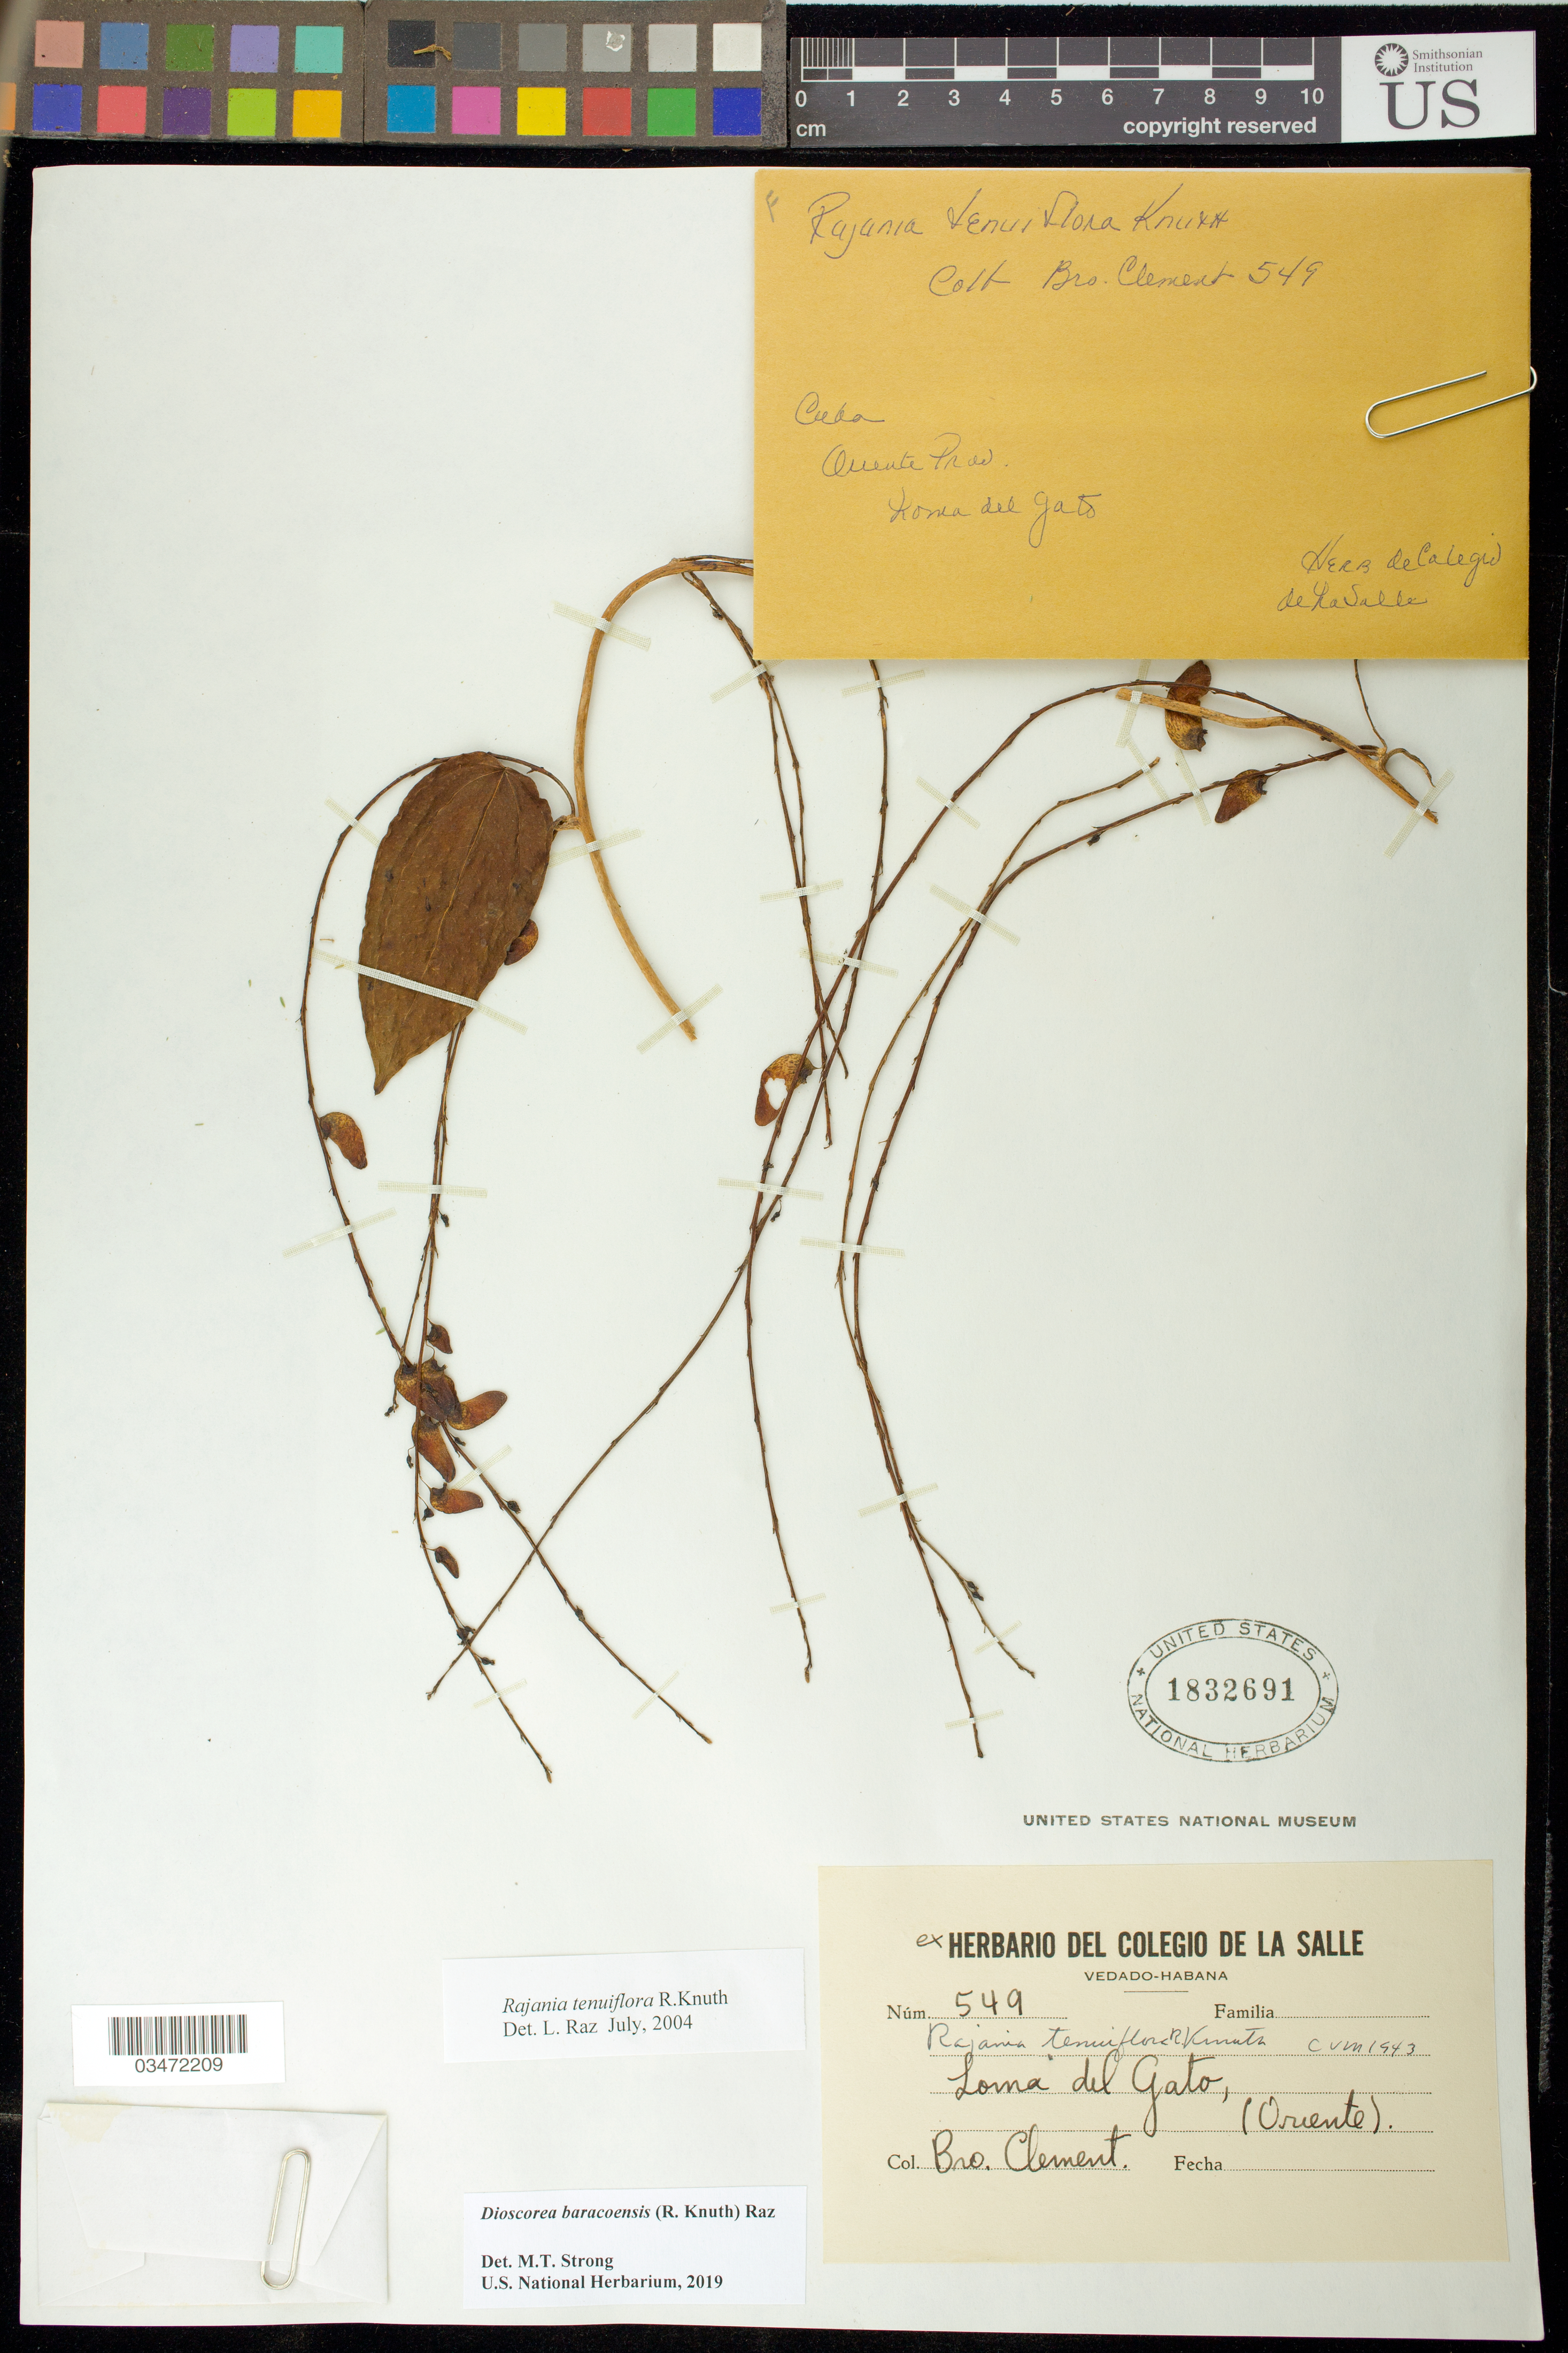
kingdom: Plantae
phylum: Tracheophyta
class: Liliopsida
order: Dioscoreales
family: Dioscoreaceae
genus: Dioscorea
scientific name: Dioscorea baracoensis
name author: (R. Knuth) Raz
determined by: Strong, M. T., (US), Smithsonian Institution - National Museum of Natural History (UNITED STATES)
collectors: B. Clement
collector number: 549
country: Cuba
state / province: Santiago de Cuba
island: Cuba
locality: Oriente [Santiago de Cuba]. Loma del Gato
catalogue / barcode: US 1832691